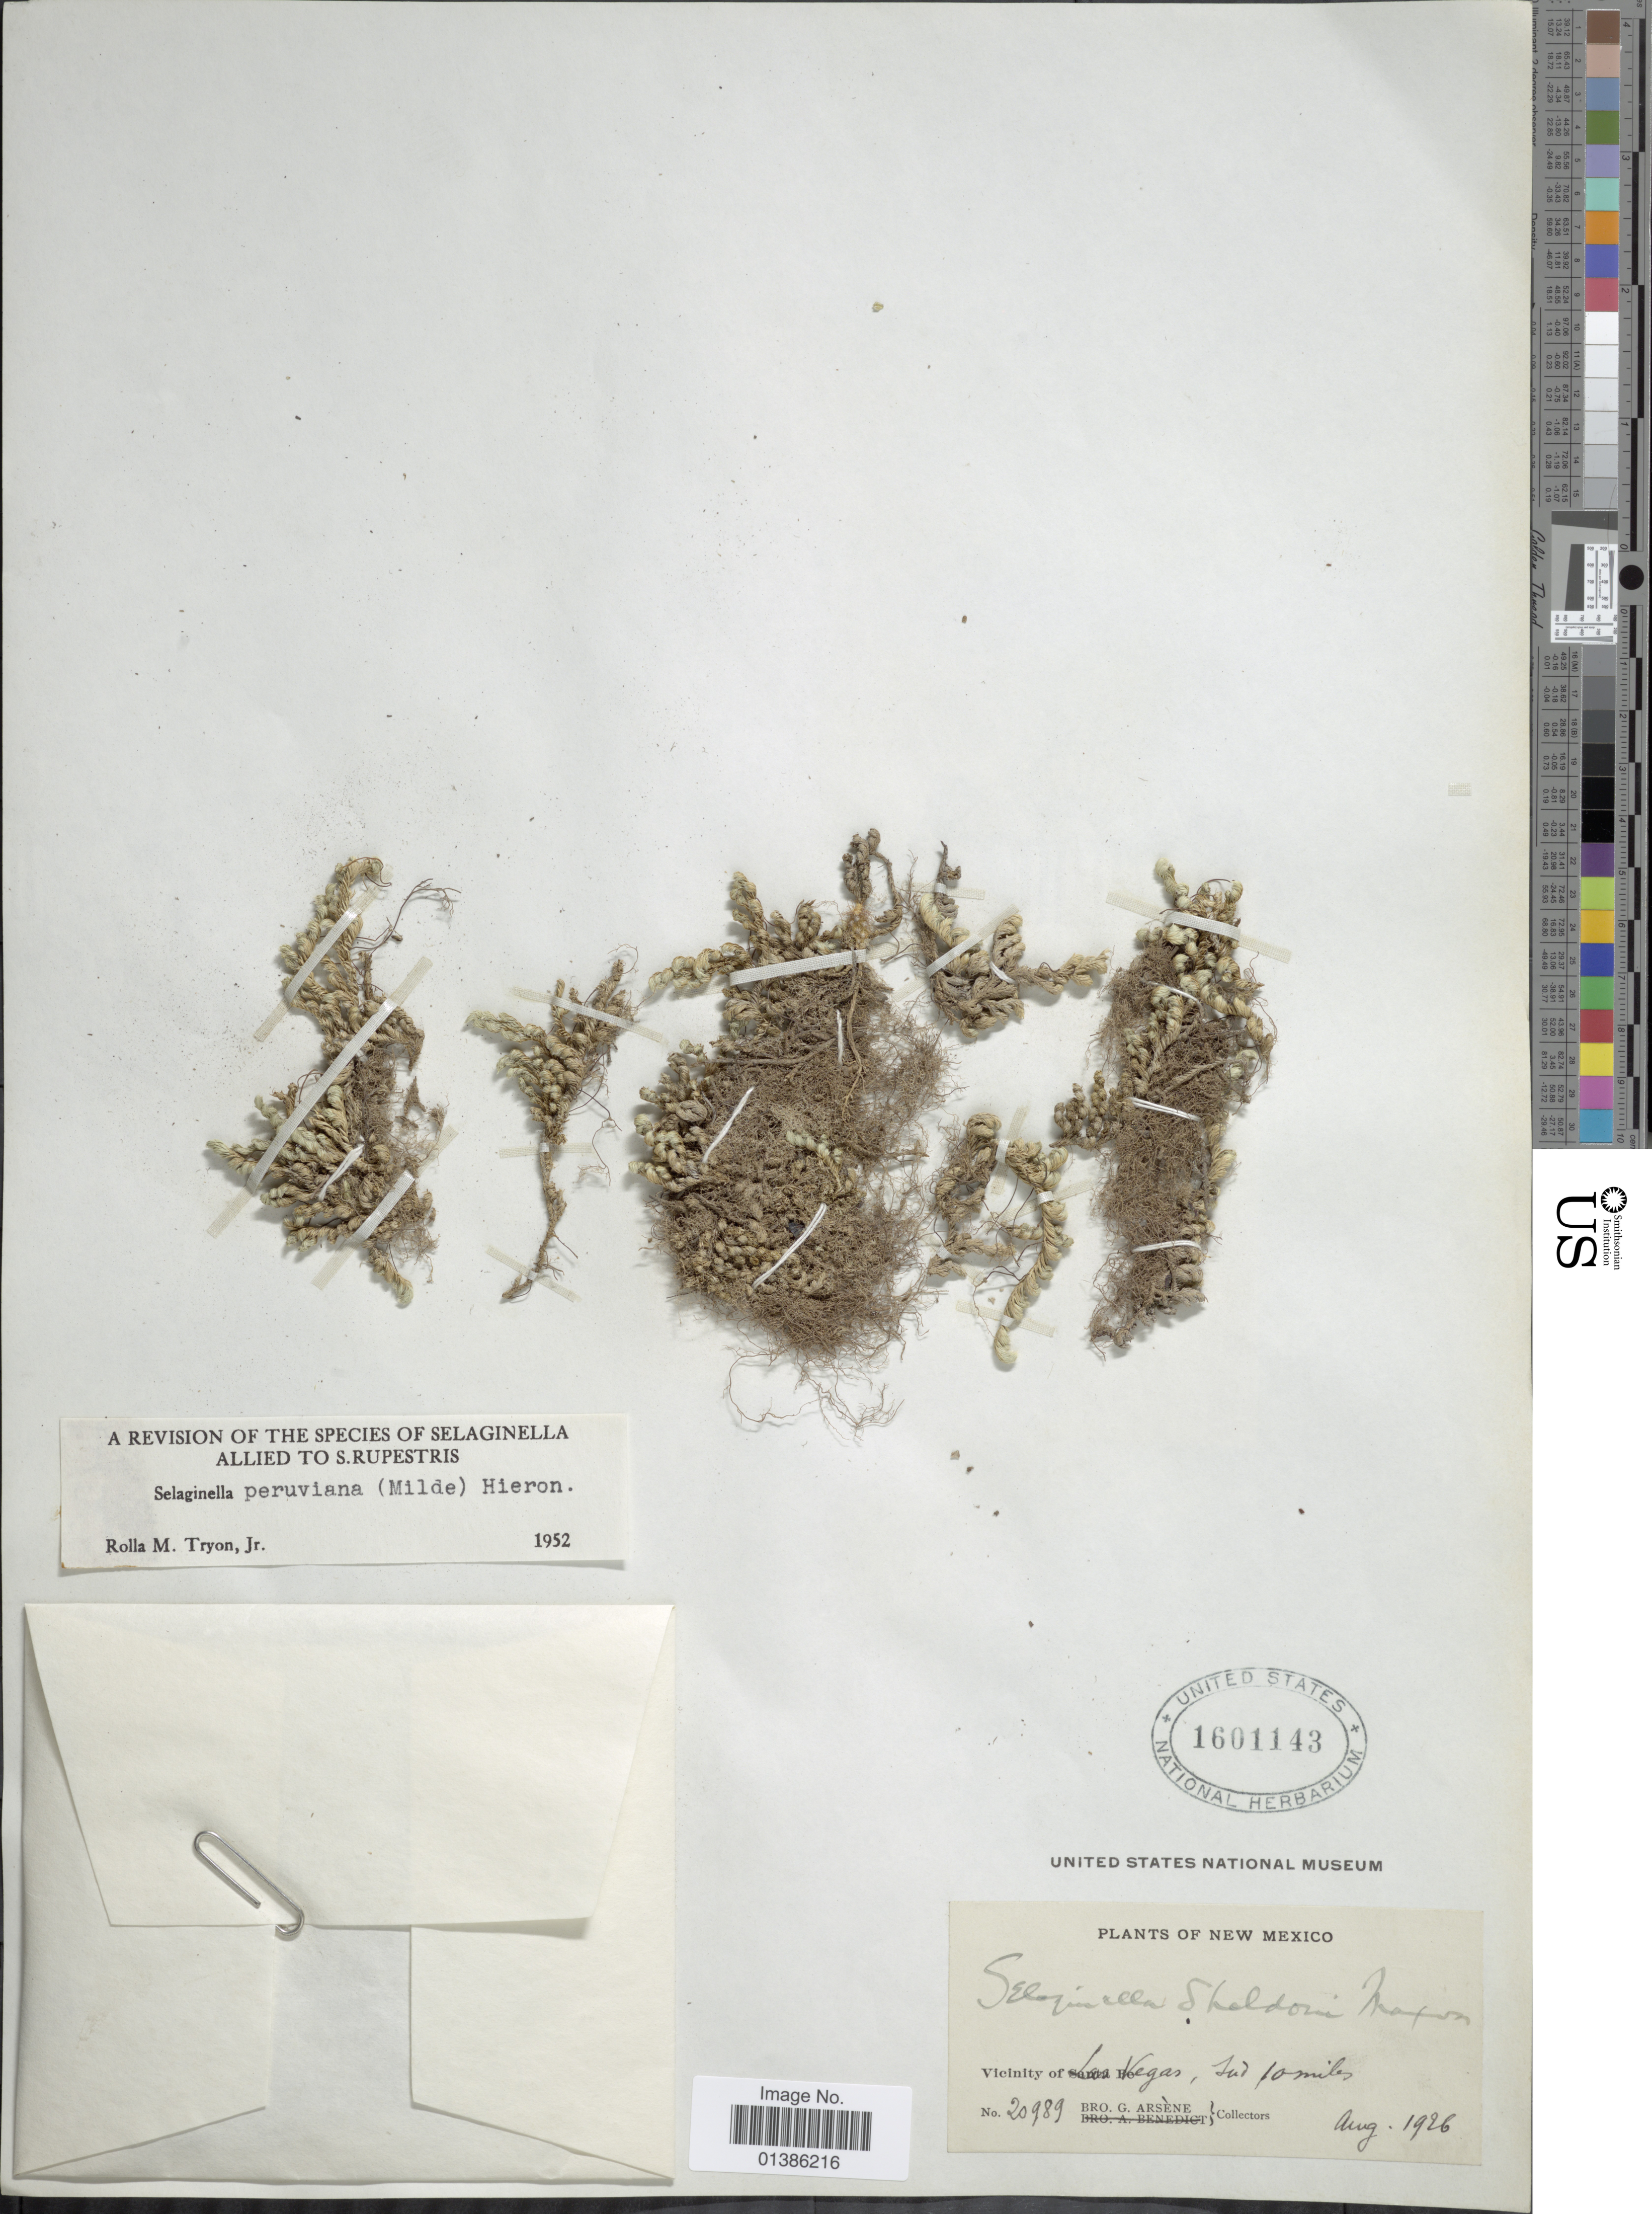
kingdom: Plantae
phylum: Tracheophyta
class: Lycopodiopsida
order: Selaginellales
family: Selaginellaceae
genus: Selaginella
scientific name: Selaginella peruviana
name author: (Milde) Hieron.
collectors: Bro. G. Arsène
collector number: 20989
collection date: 1926-08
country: United States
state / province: New Mexico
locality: Vicinity of Las Vegas, Sud 10 miles.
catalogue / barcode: US 1601143